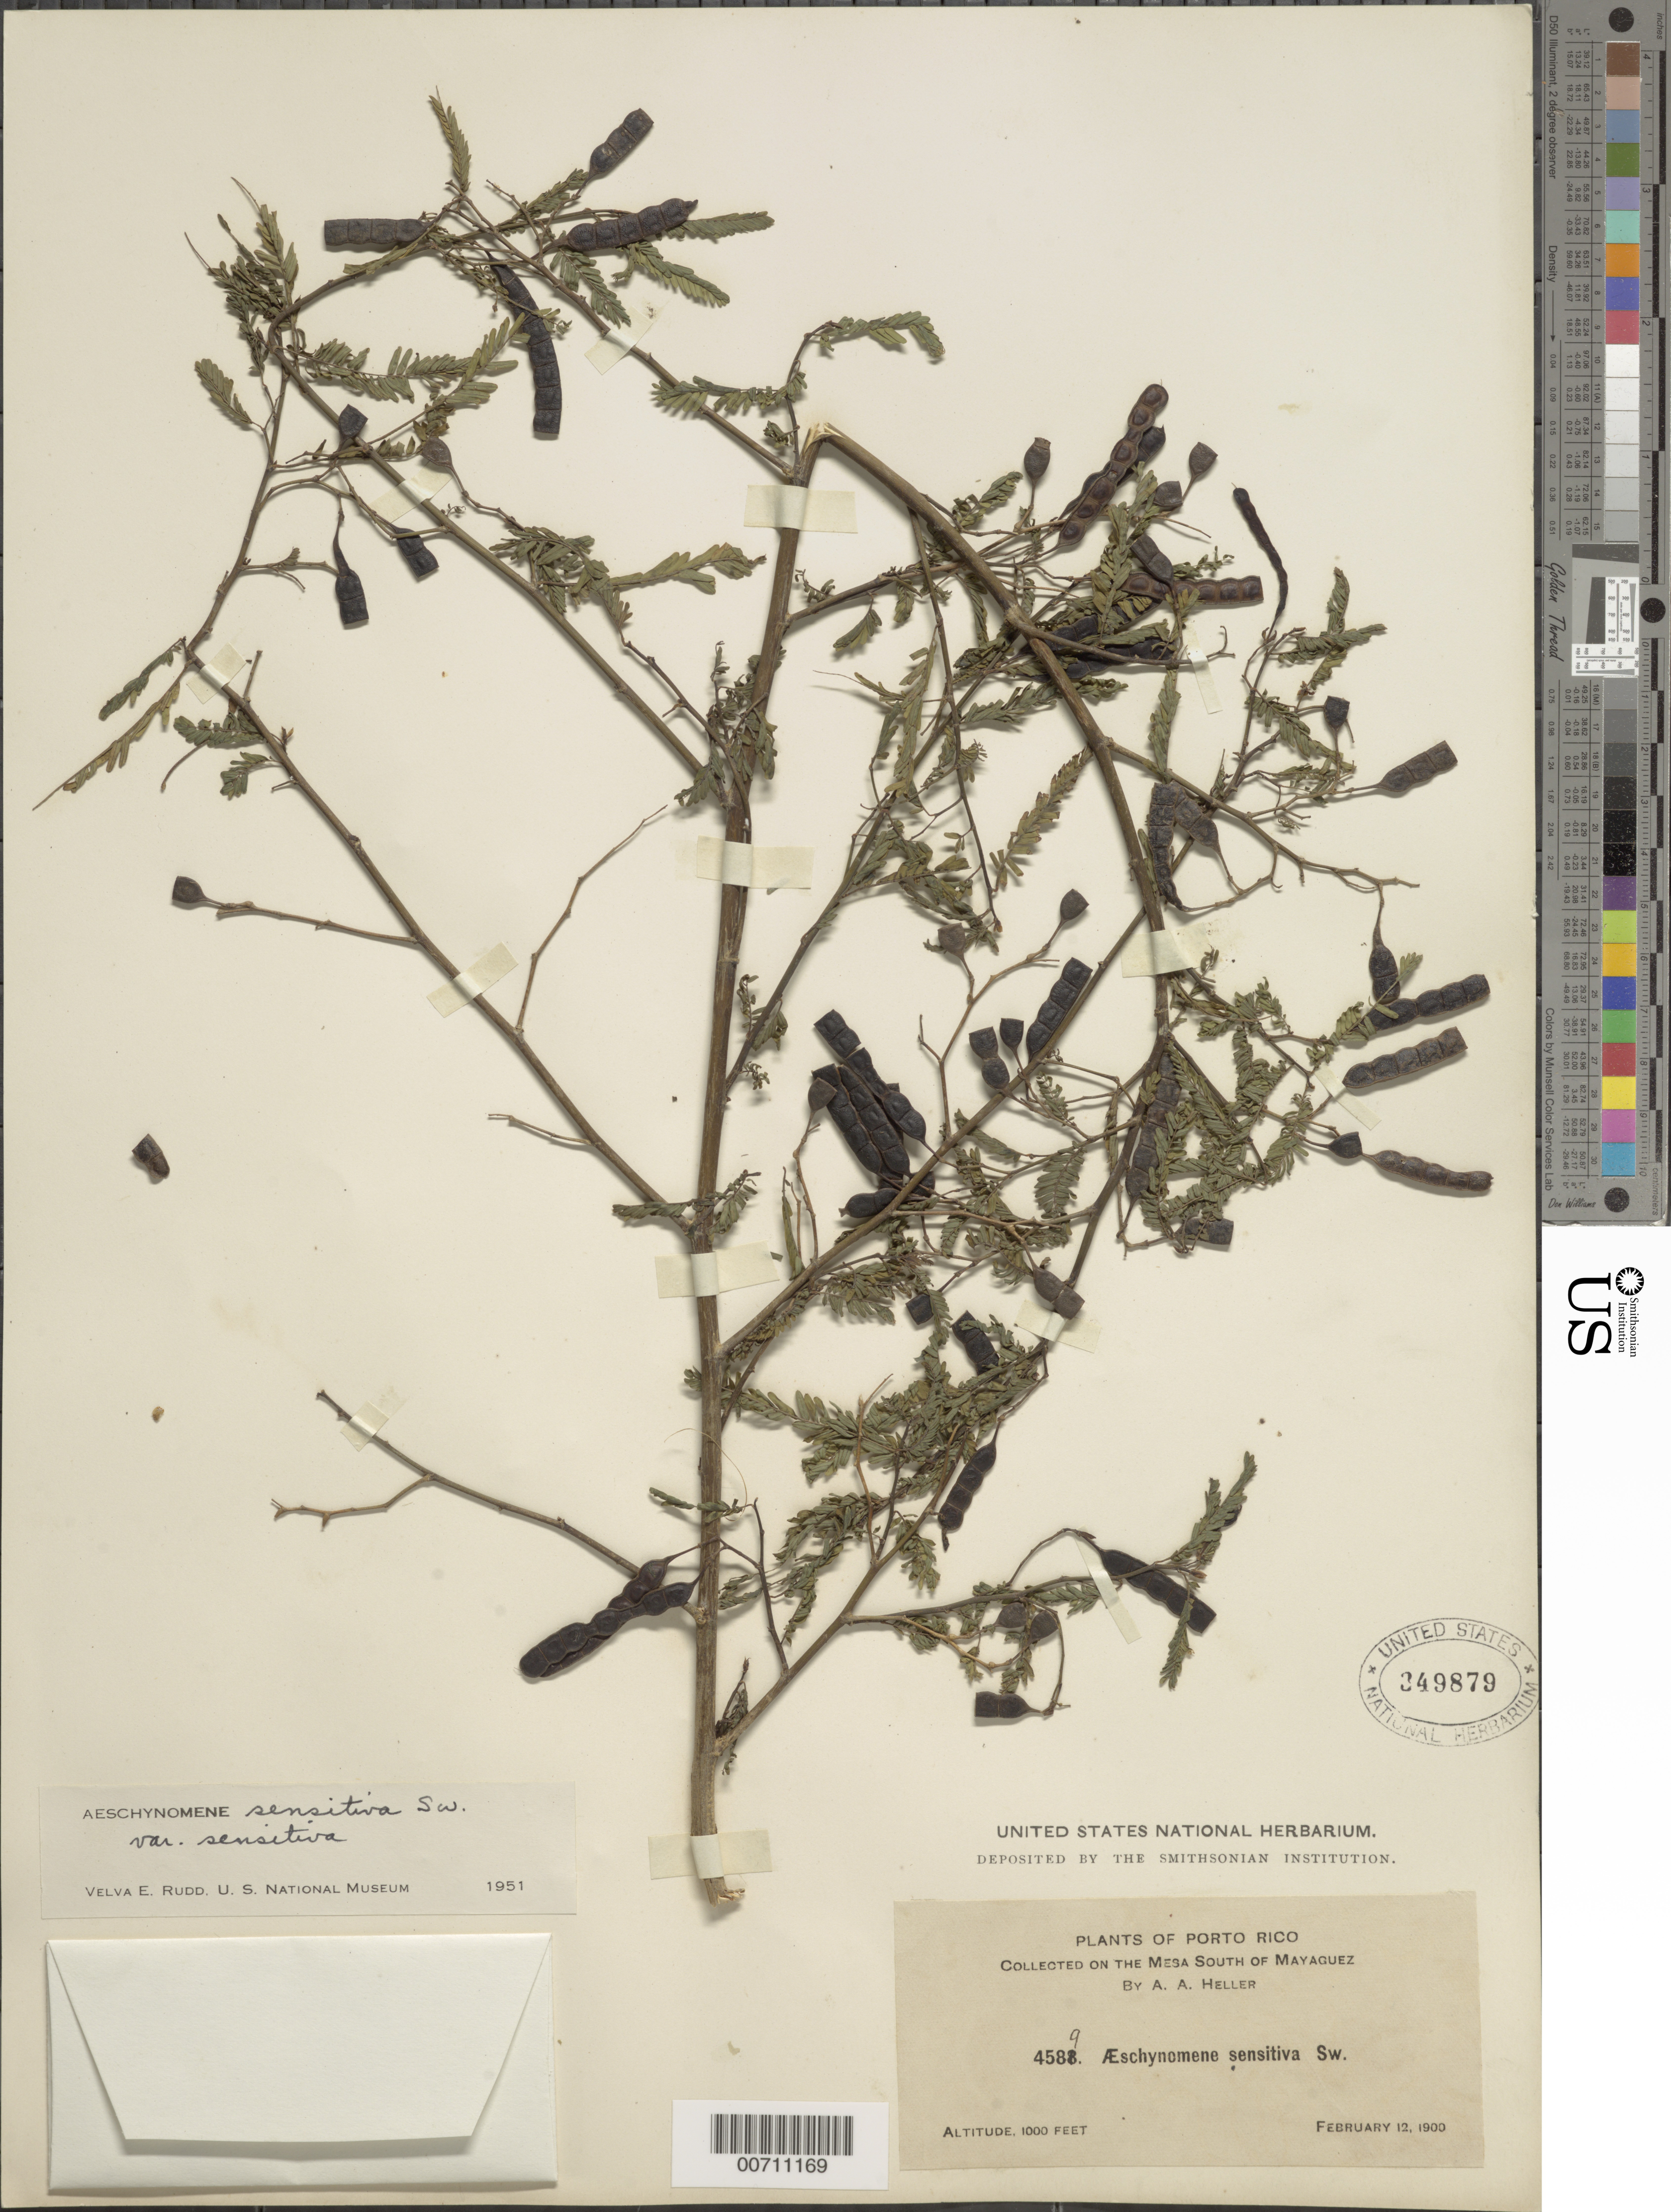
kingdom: Plantae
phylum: Tracheophyta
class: Magnoliopsida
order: Fabales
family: Fabaceae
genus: Aeschynomene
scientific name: Aeschynomene sensitiva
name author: Sw.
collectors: A. A. Heller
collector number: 4589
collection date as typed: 12 Feb 1900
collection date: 1900-02-12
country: Puerto Rico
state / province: Mayaguez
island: Greater Antilles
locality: Mesa S of Mayaguez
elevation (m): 305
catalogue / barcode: US 349879